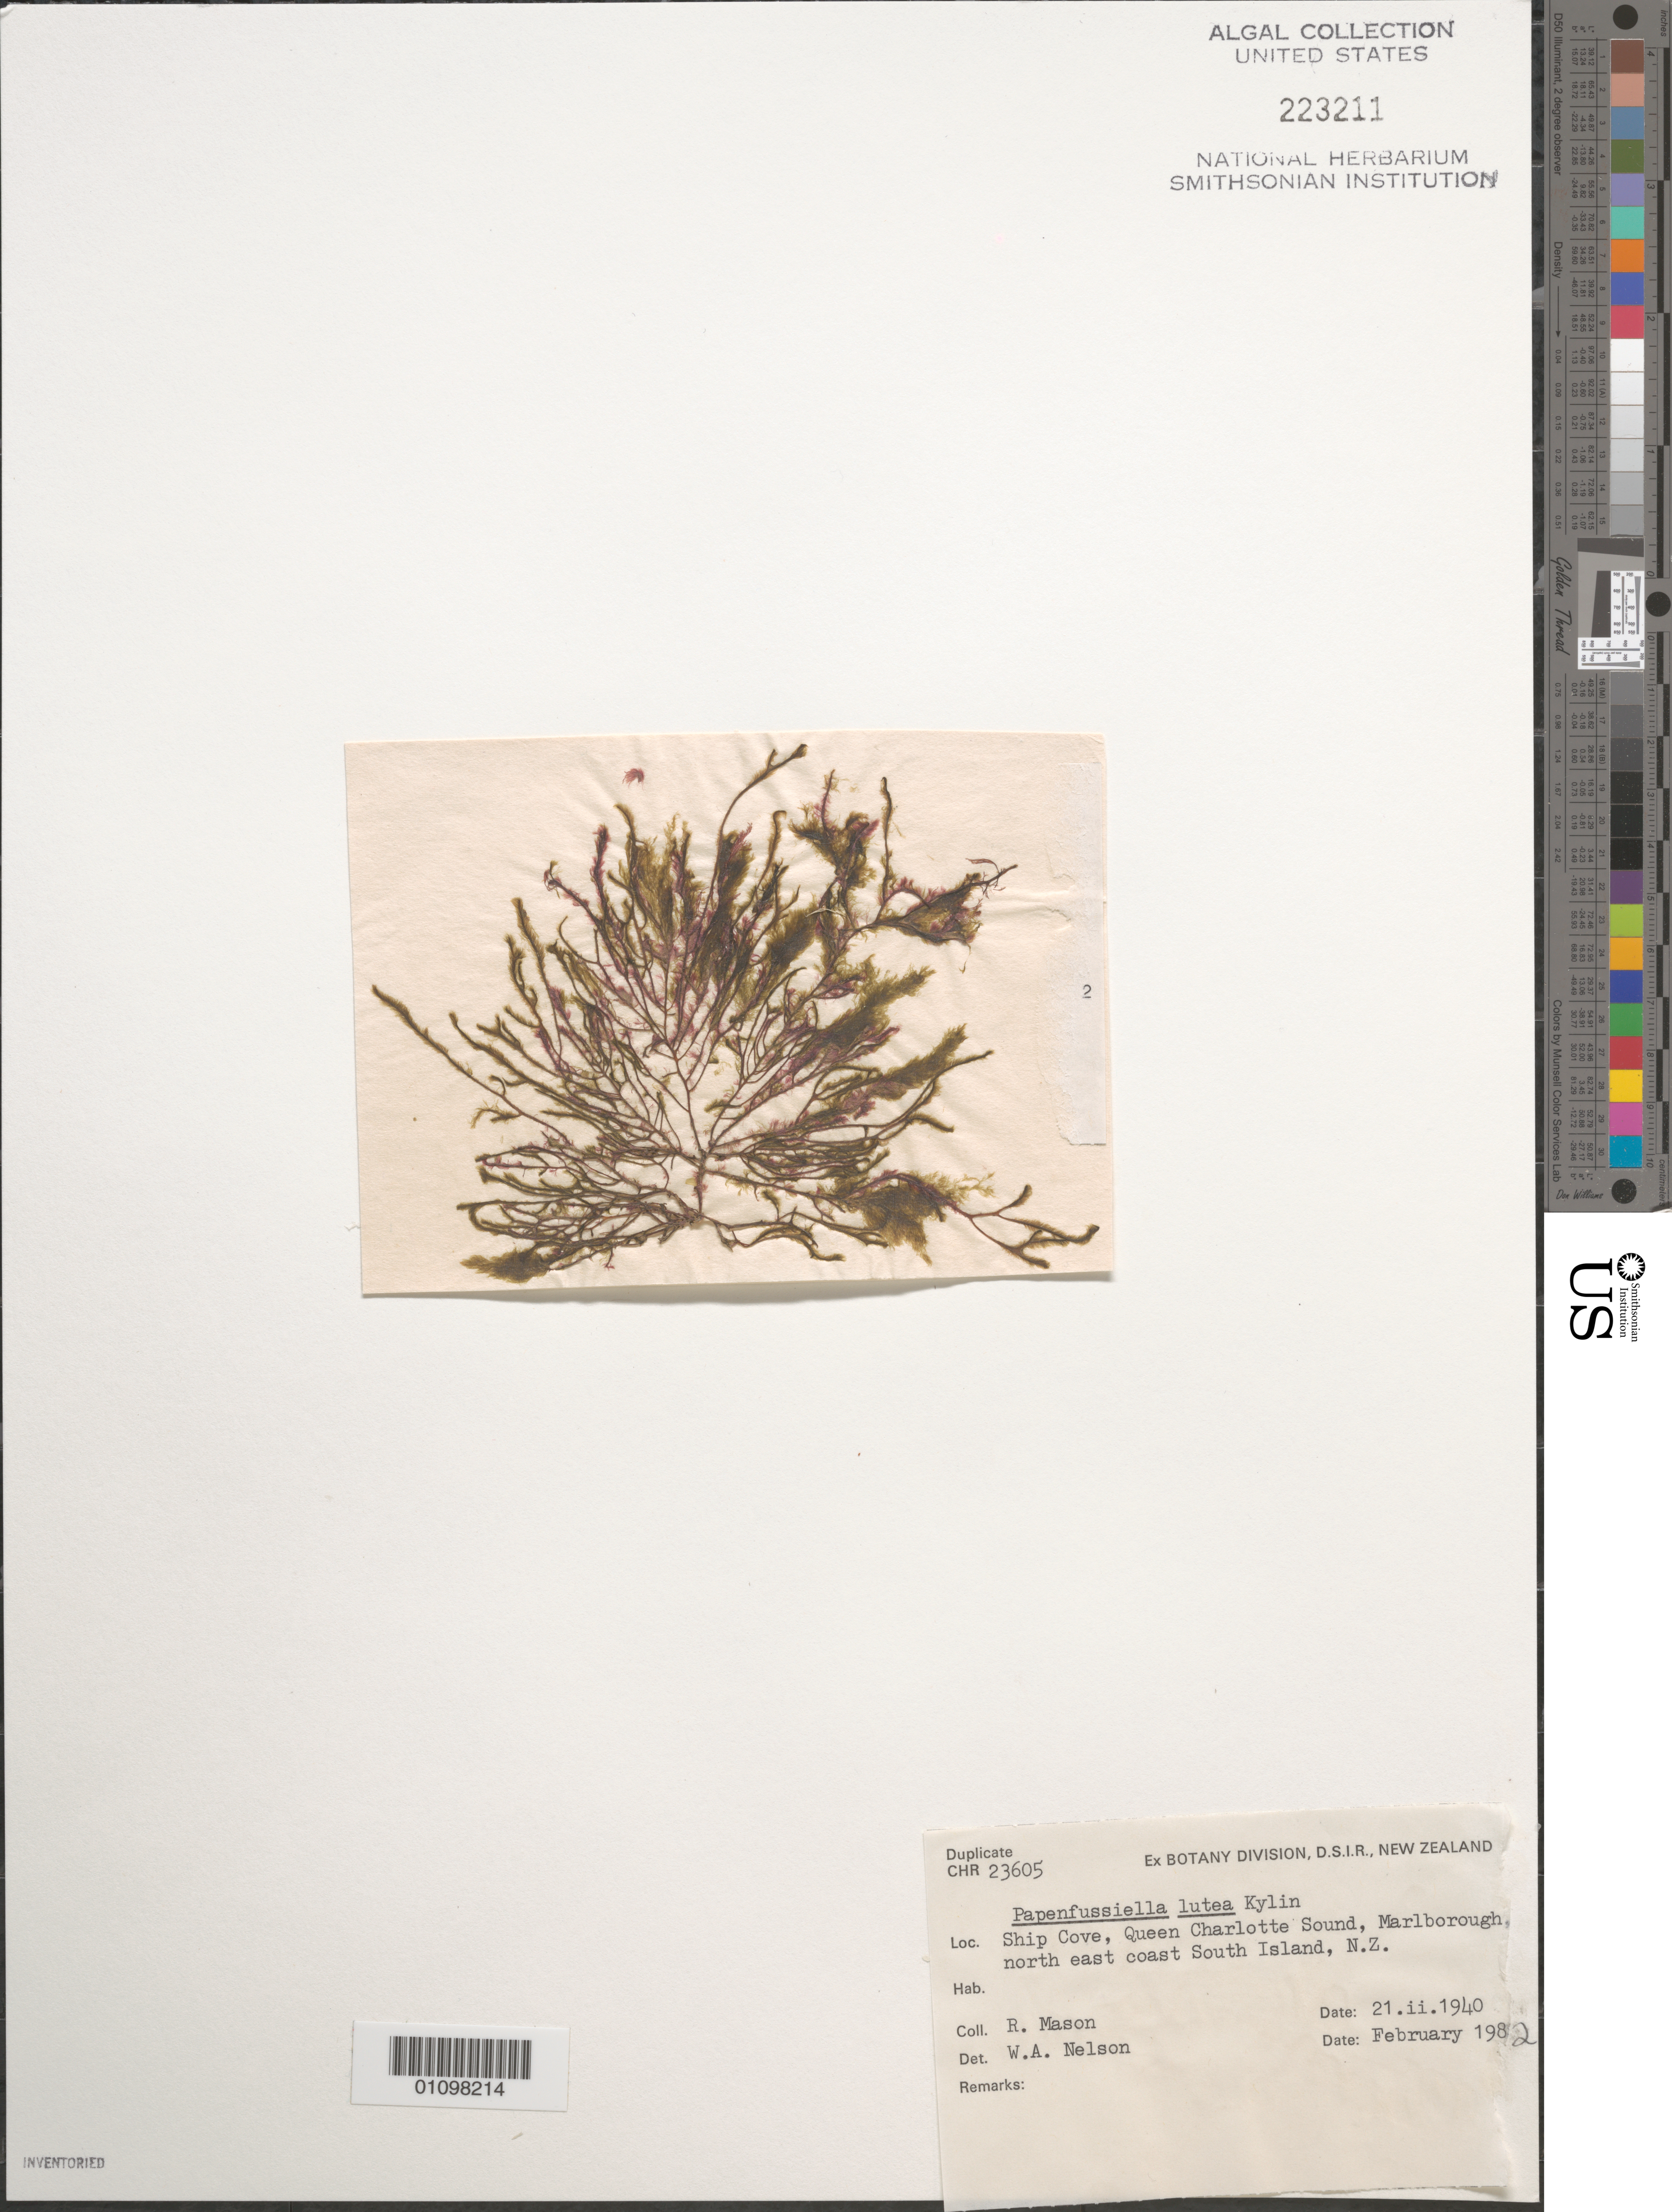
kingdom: Chromista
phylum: Ochrophyta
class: Phaeophyceae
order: Ectocarpales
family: Chordariaceae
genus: Papenfussiella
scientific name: Papenfussiella lutea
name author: Kylin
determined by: Nelson, W. A.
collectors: R. Mason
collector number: Duplicate CHR 23605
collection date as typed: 21 Feb 1940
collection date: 1940-02-21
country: New Zealand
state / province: Marlborough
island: South Island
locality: Ship Cove, Queen Charlotte Sound, northeast coast South Island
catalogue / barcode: US 223211